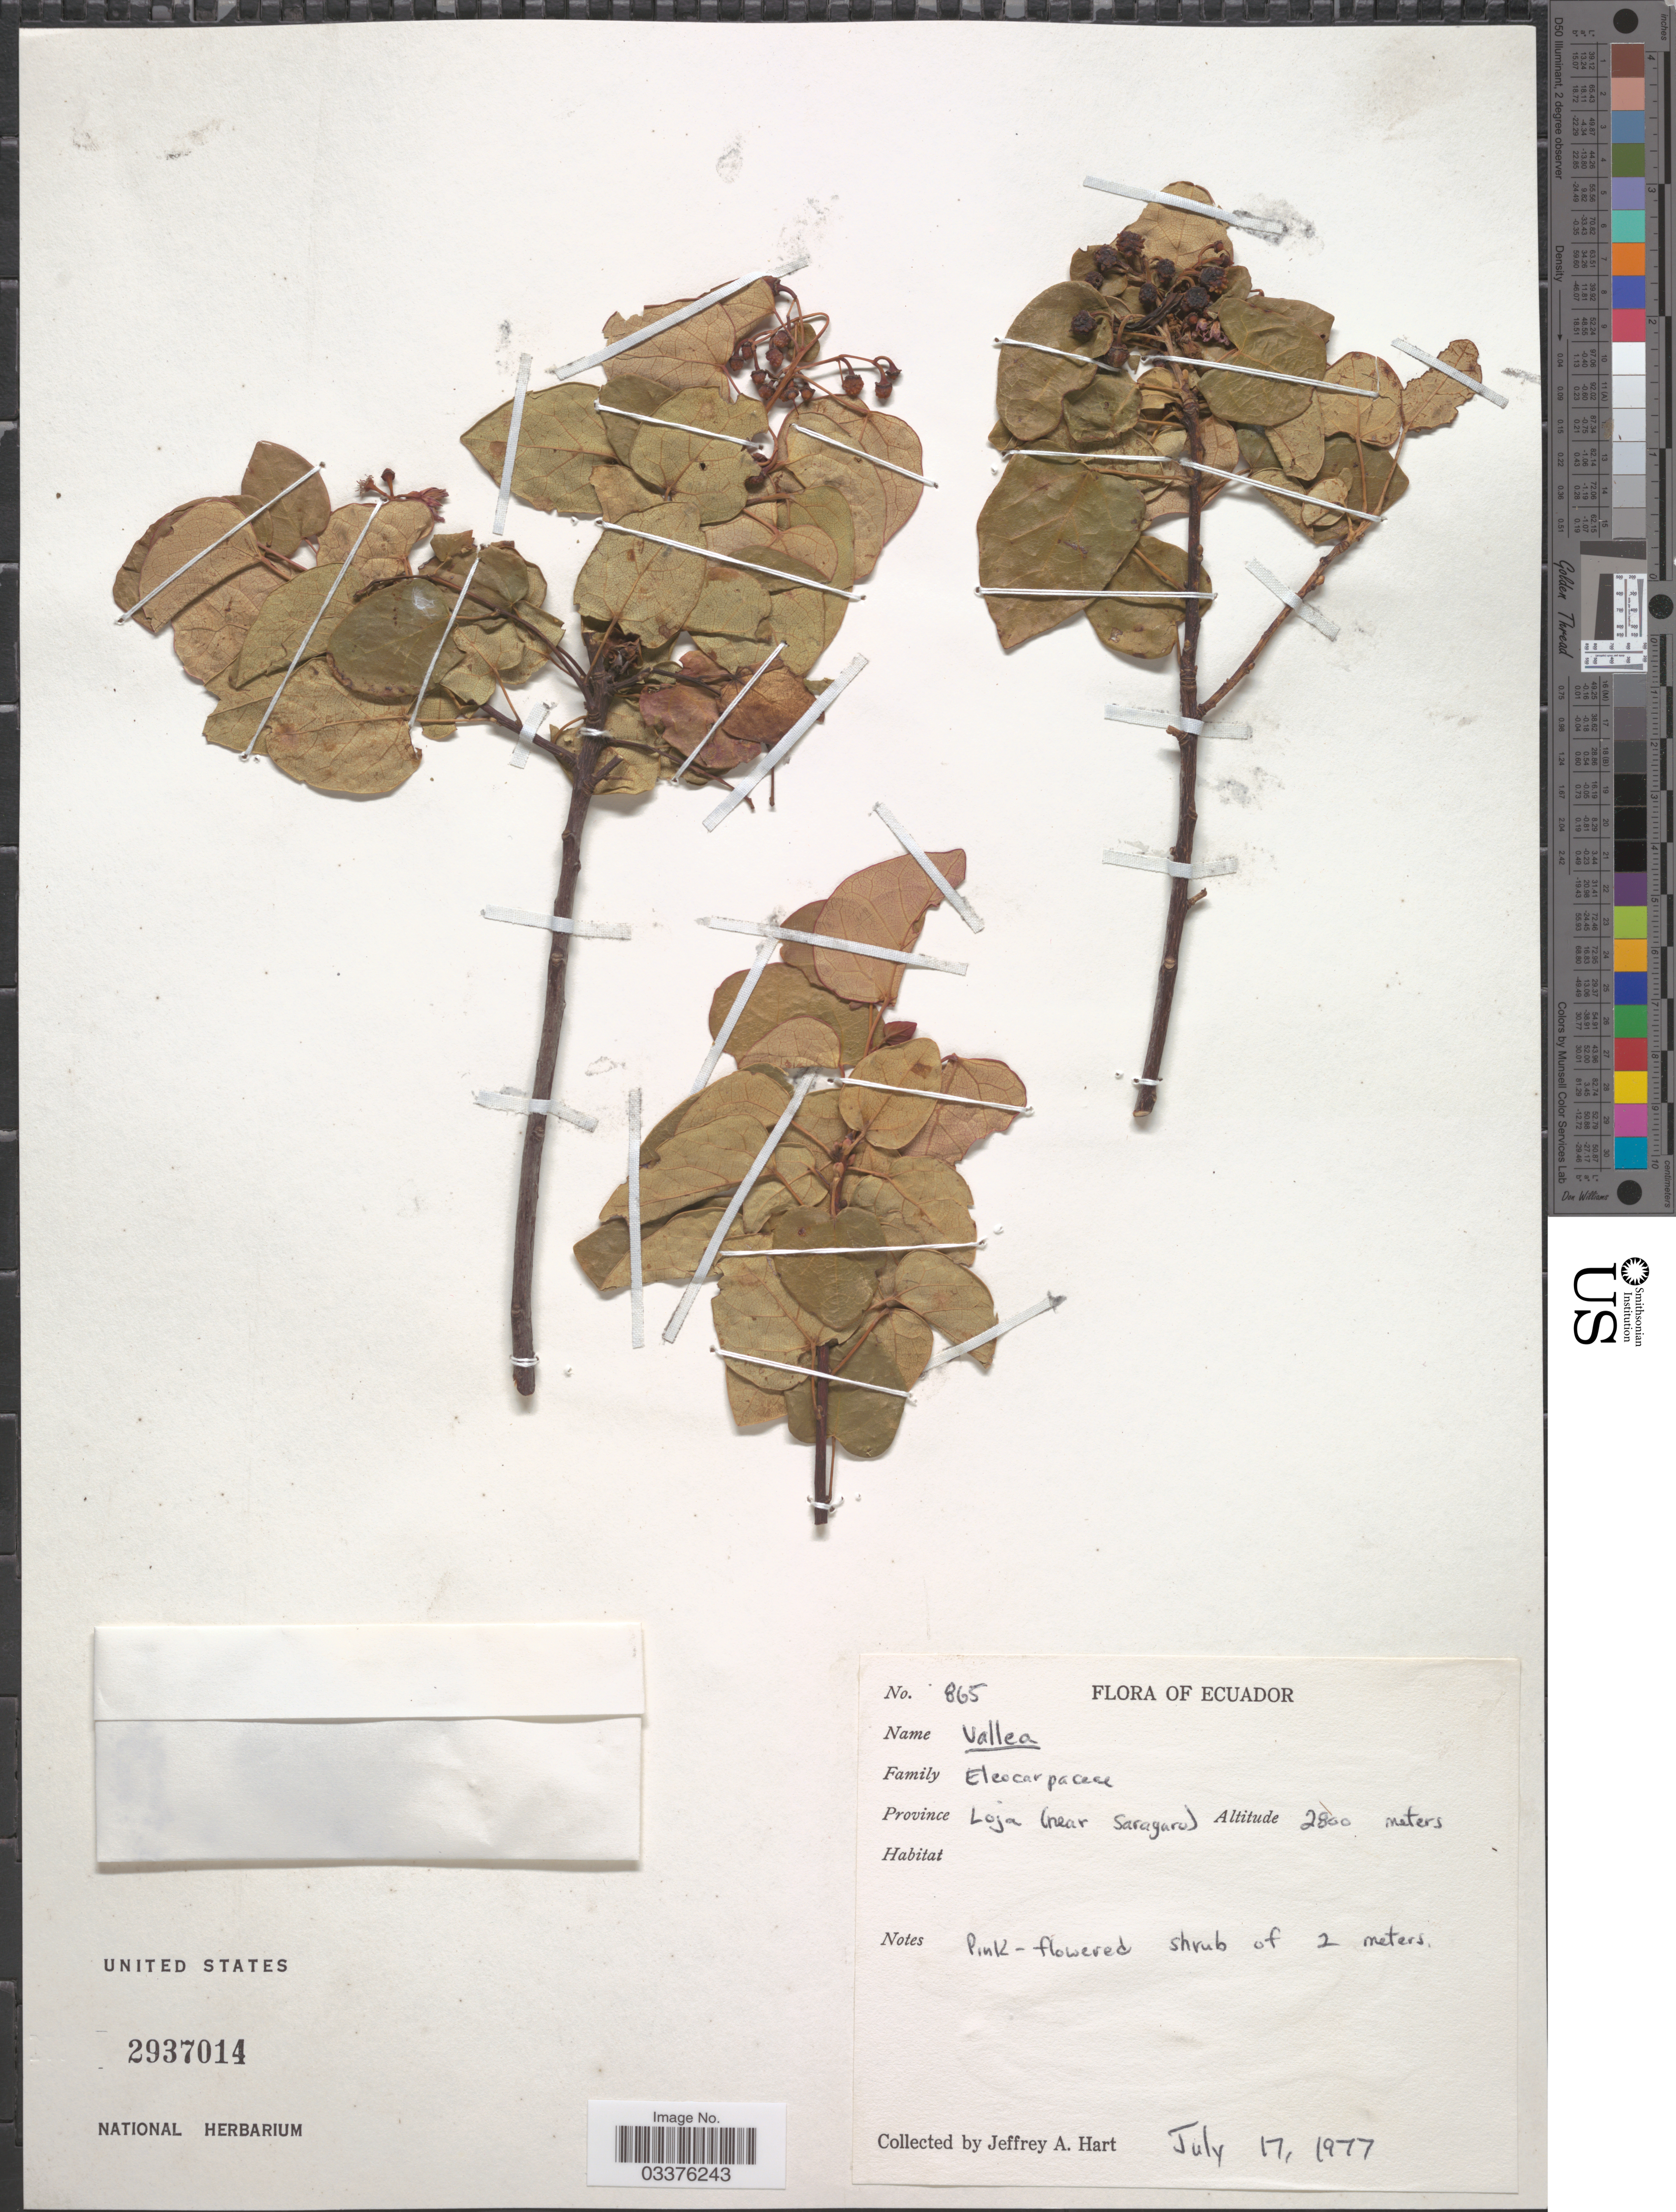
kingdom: Plantae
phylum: Tracheophyta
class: Magnoliopsida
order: Oxalidales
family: Elaeocarpaceae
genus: Vallea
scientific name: Vallea sp.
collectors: J. A. Hart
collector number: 865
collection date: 1977-07-17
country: Ecuador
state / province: Loja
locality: Province Loja (near Saraguro).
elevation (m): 2800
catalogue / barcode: US 2937014